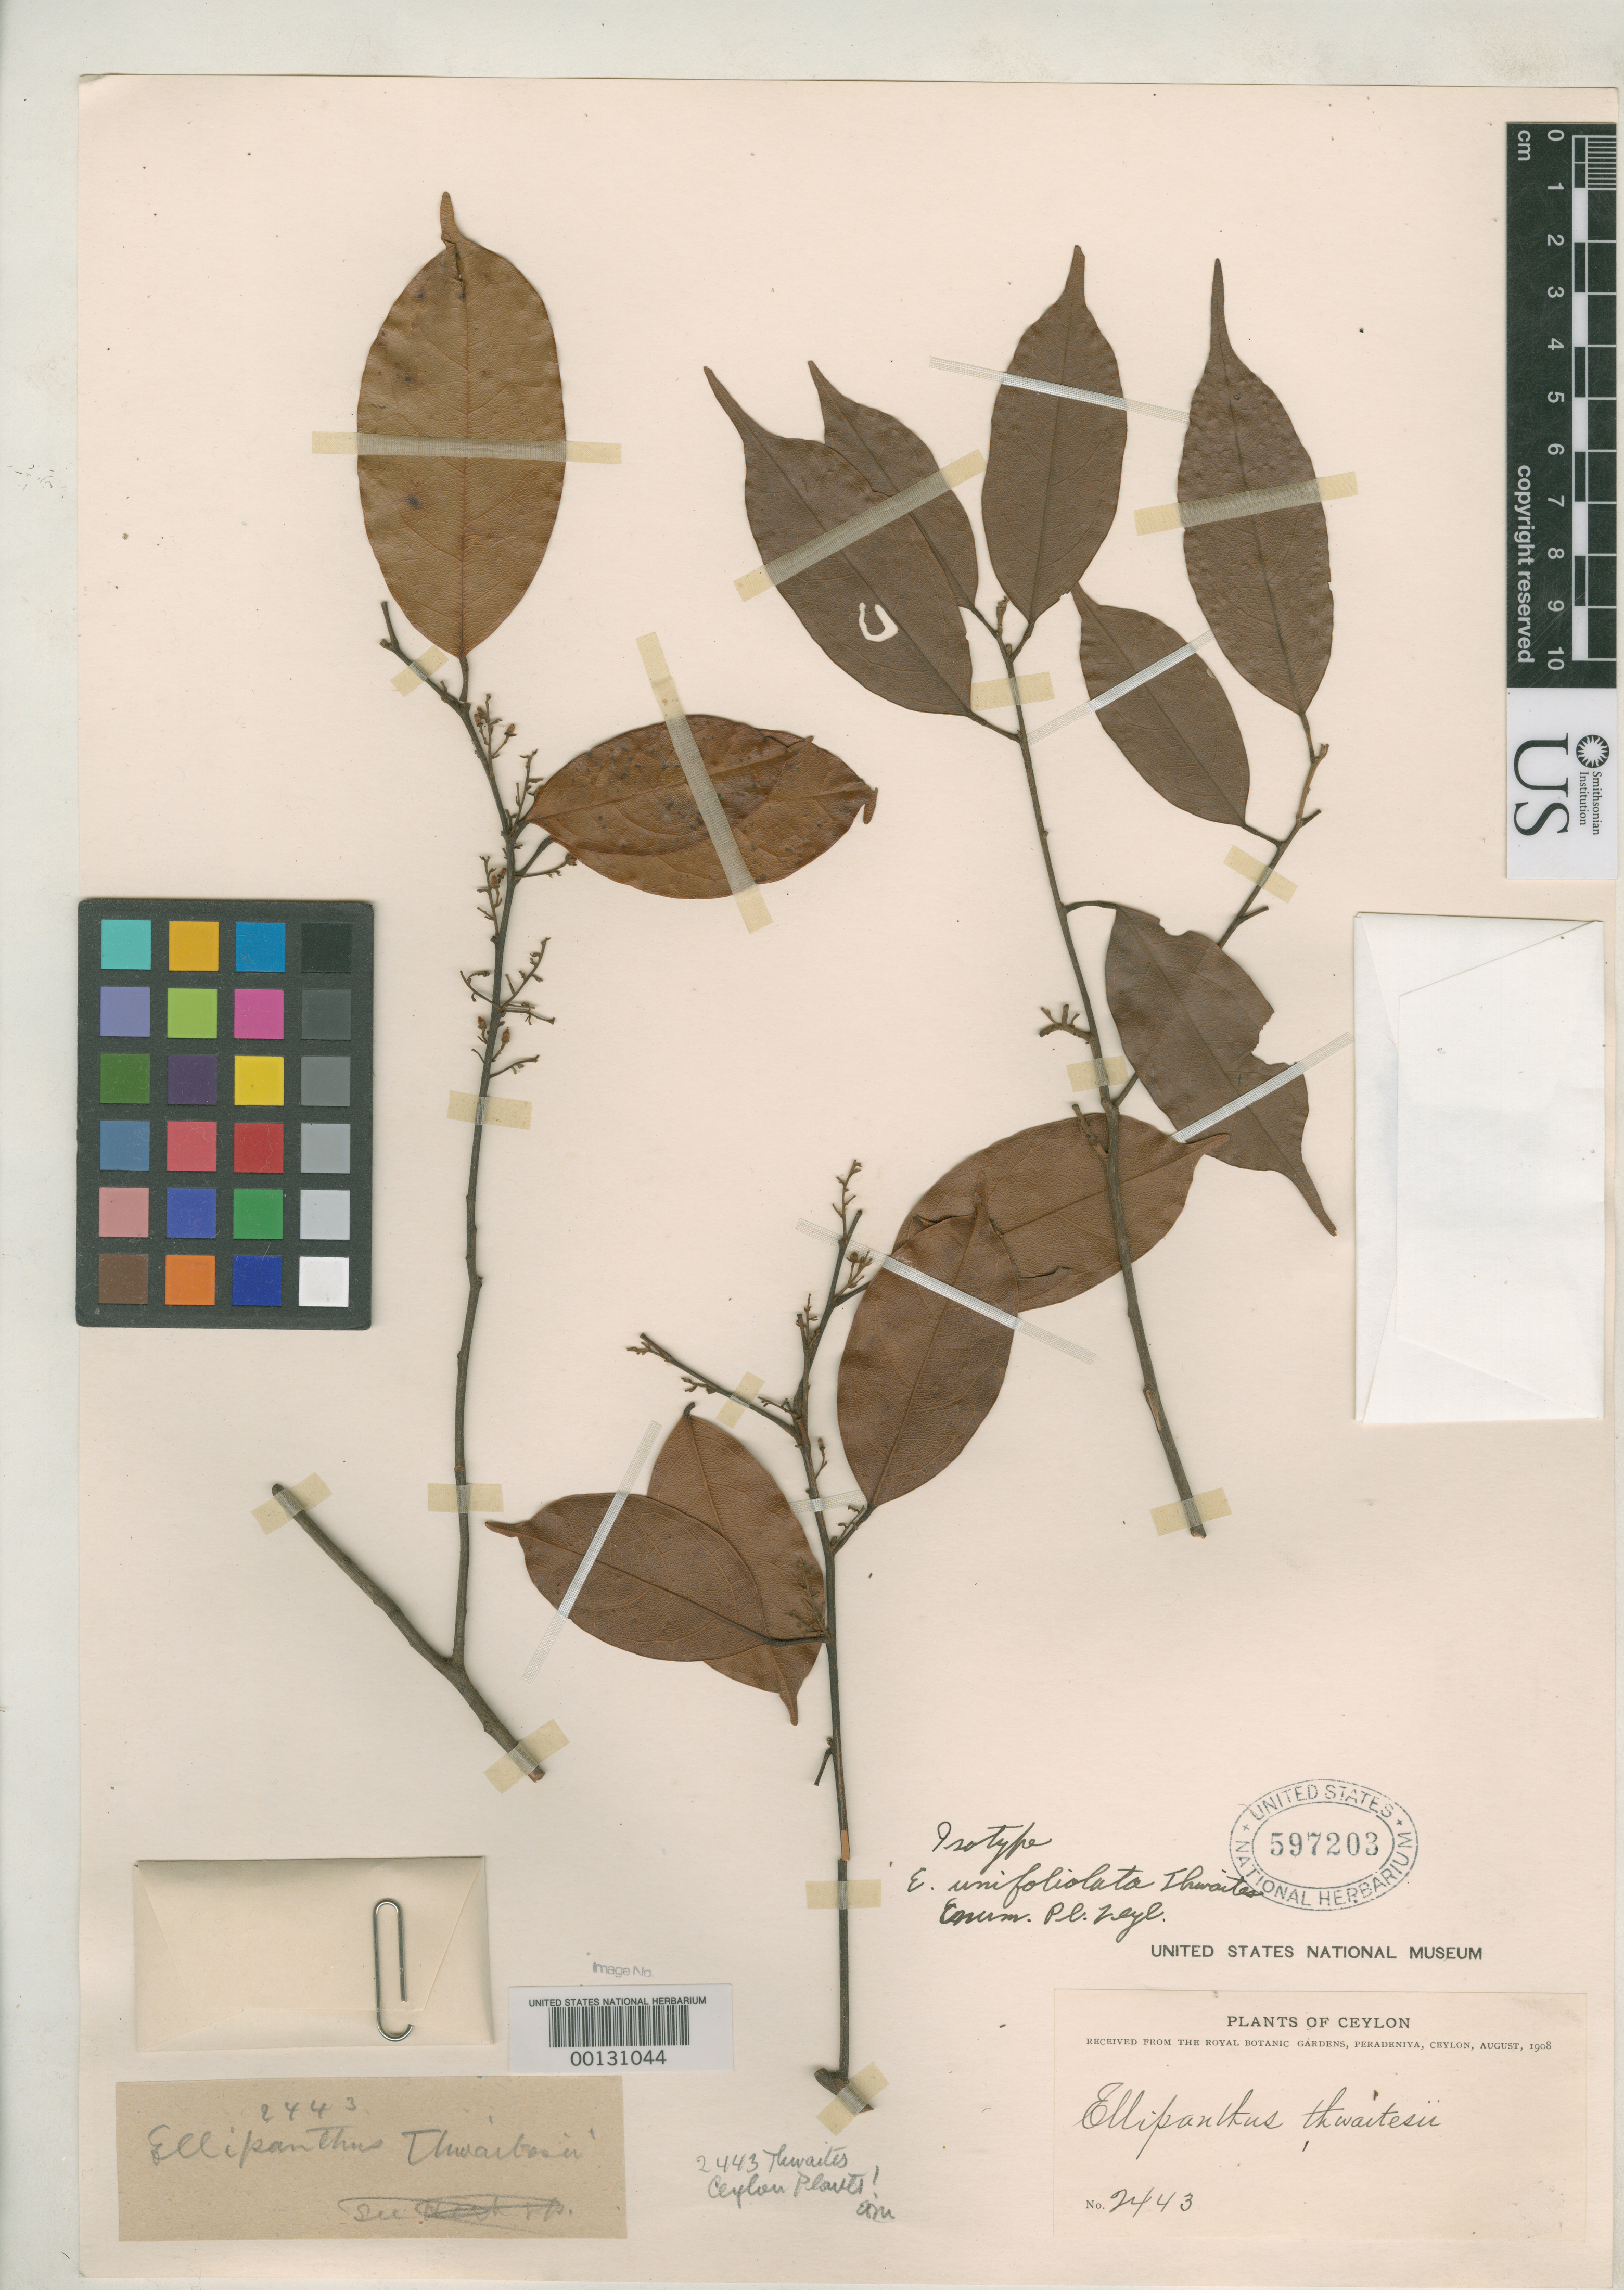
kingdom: Plantae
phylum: Tracheophyta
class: Magnoliopsida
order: Oxalidales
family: Connaraceae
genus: Ellipanthus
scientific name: Ellipanthus unifoliotatus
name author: Thwaites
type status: Type Collection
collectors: G. H. K. Thwaites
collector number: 2443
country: Sri Lanka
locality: Central district.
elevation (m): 914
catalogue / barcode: US 597203